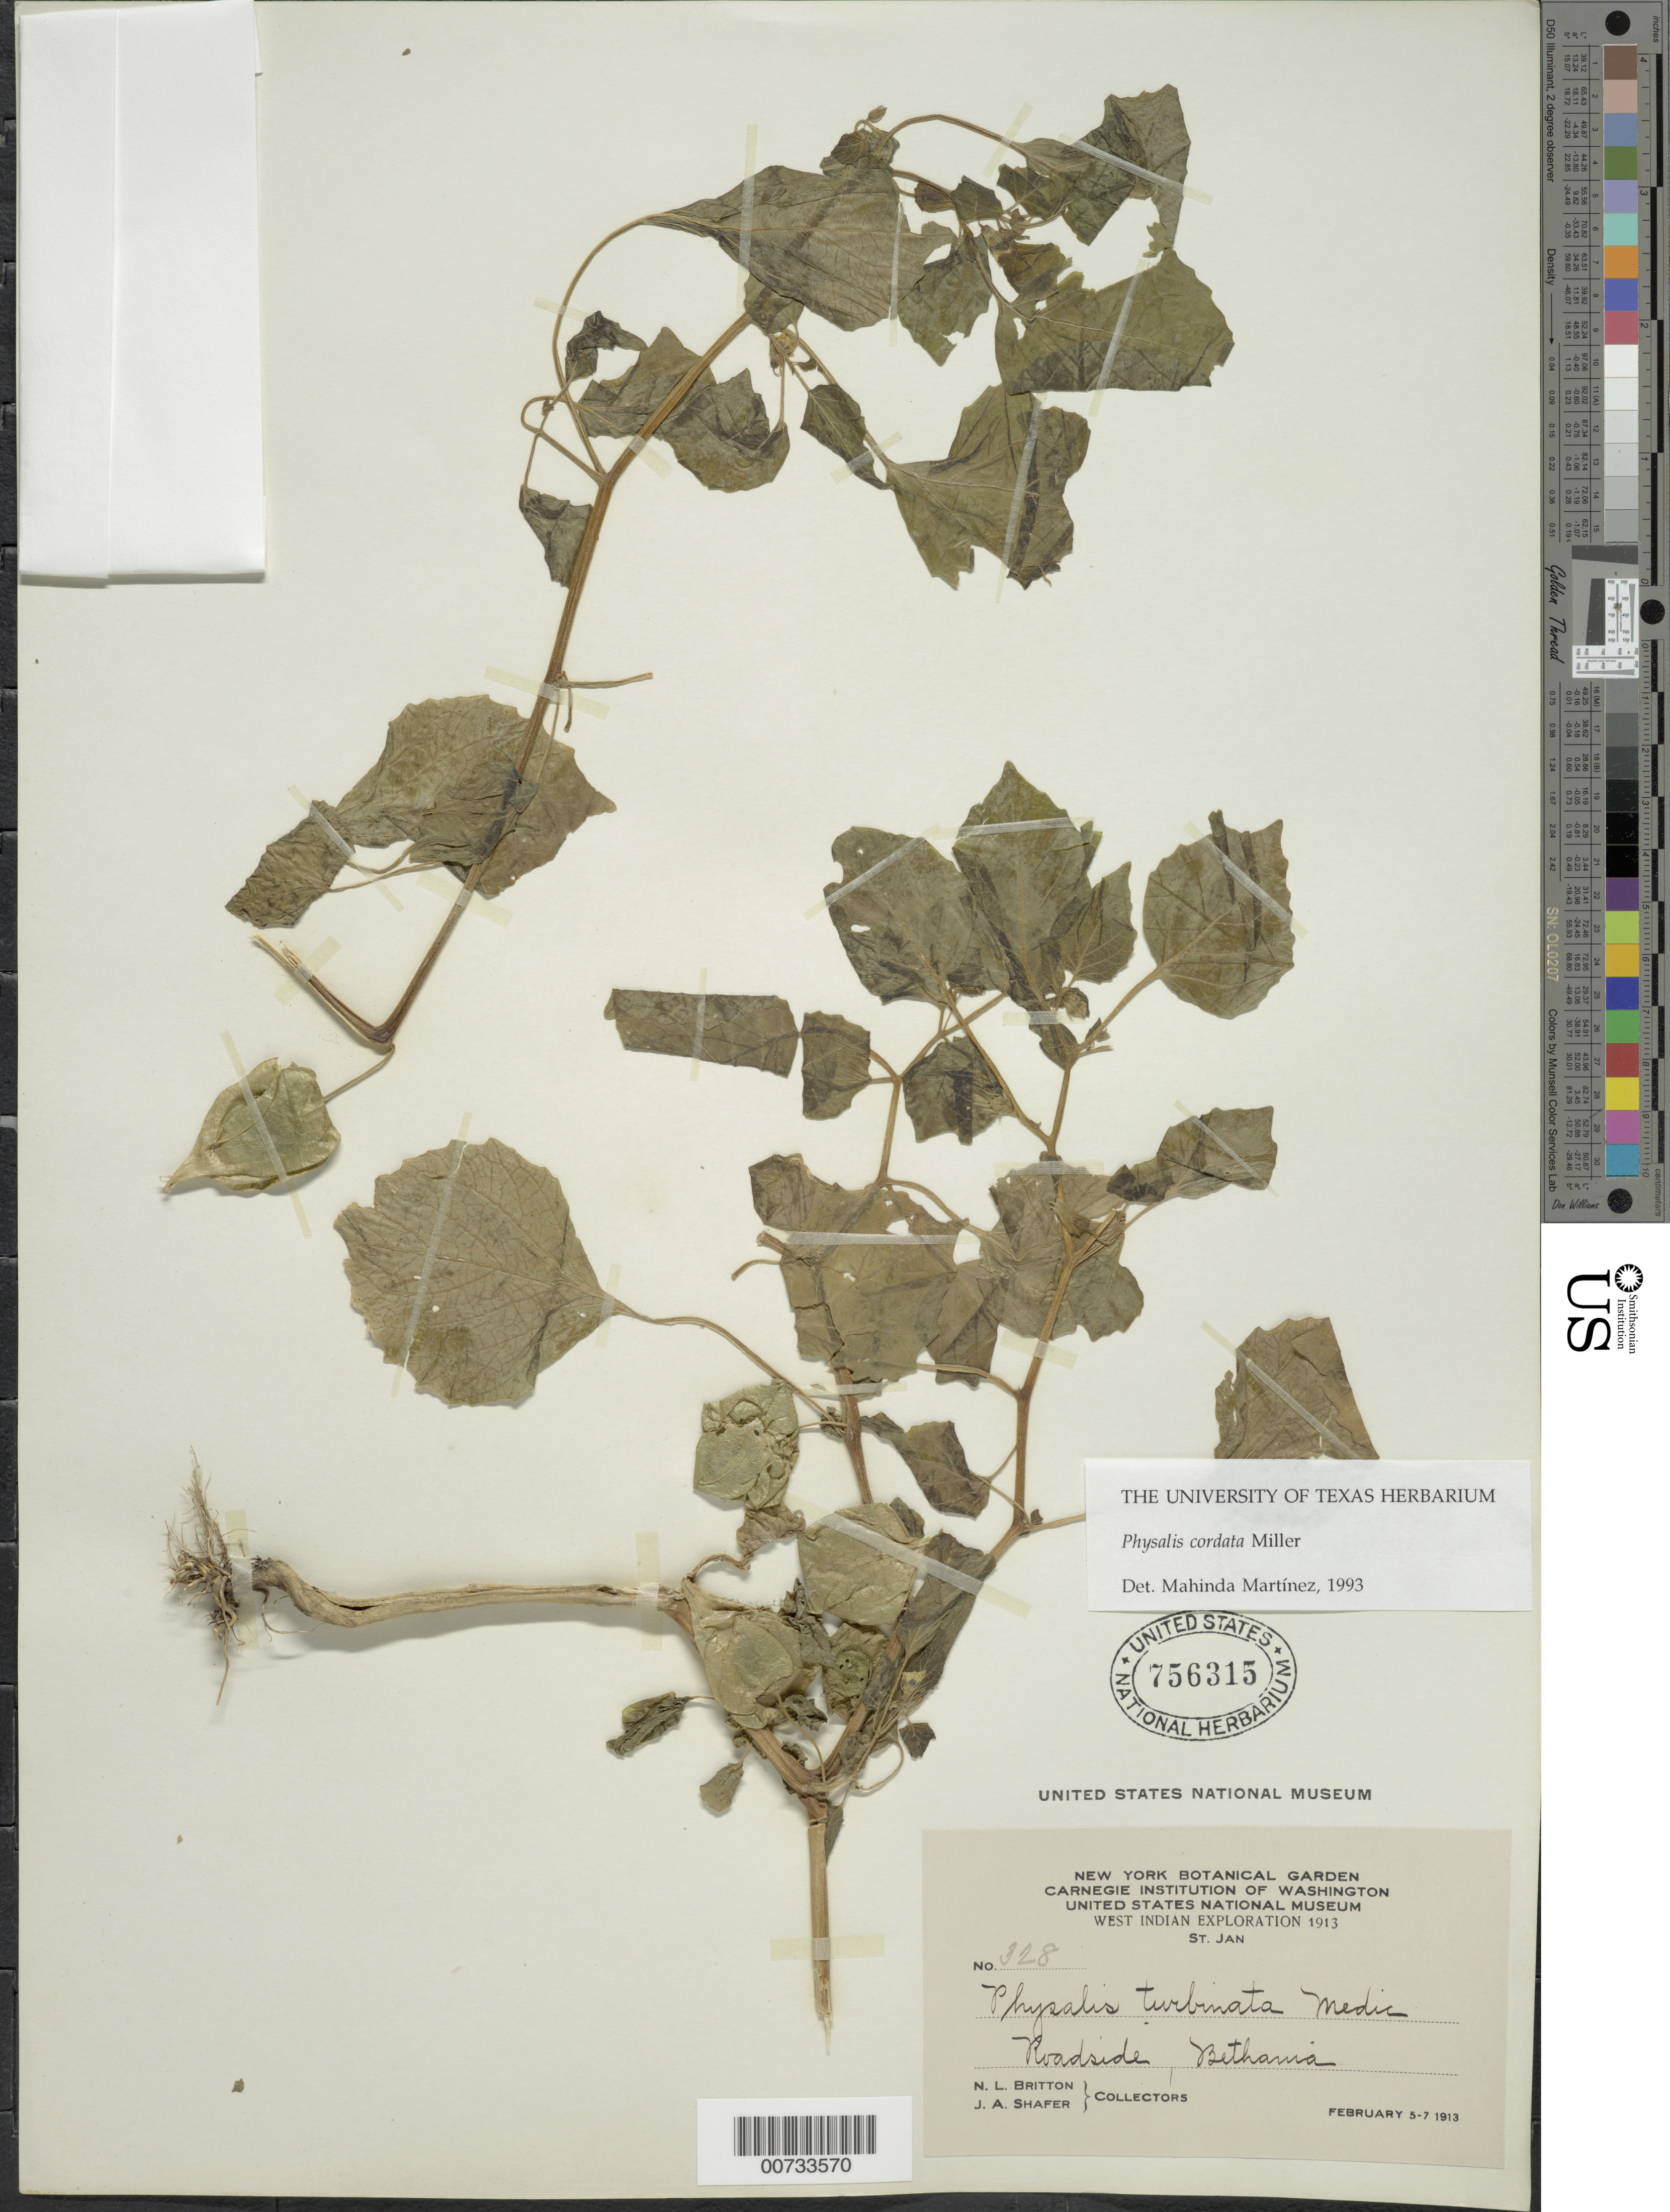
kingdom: Plantae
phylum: Tracheophyta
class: Magnoliopsida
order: Solanales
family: Solanaceae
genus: Physalis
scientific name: Physalis cordata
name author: Mill.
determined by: Martinez, M.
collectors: N. Britton & J. A. Shafer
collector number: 328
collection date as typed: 05 Feb 1913 to 07 Feb 1913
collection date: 1913-02-05/1913-02-07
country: U.S. Virgin Islands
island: St. John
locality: St. John; Bethany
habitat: Roadside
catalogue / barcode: US 756315